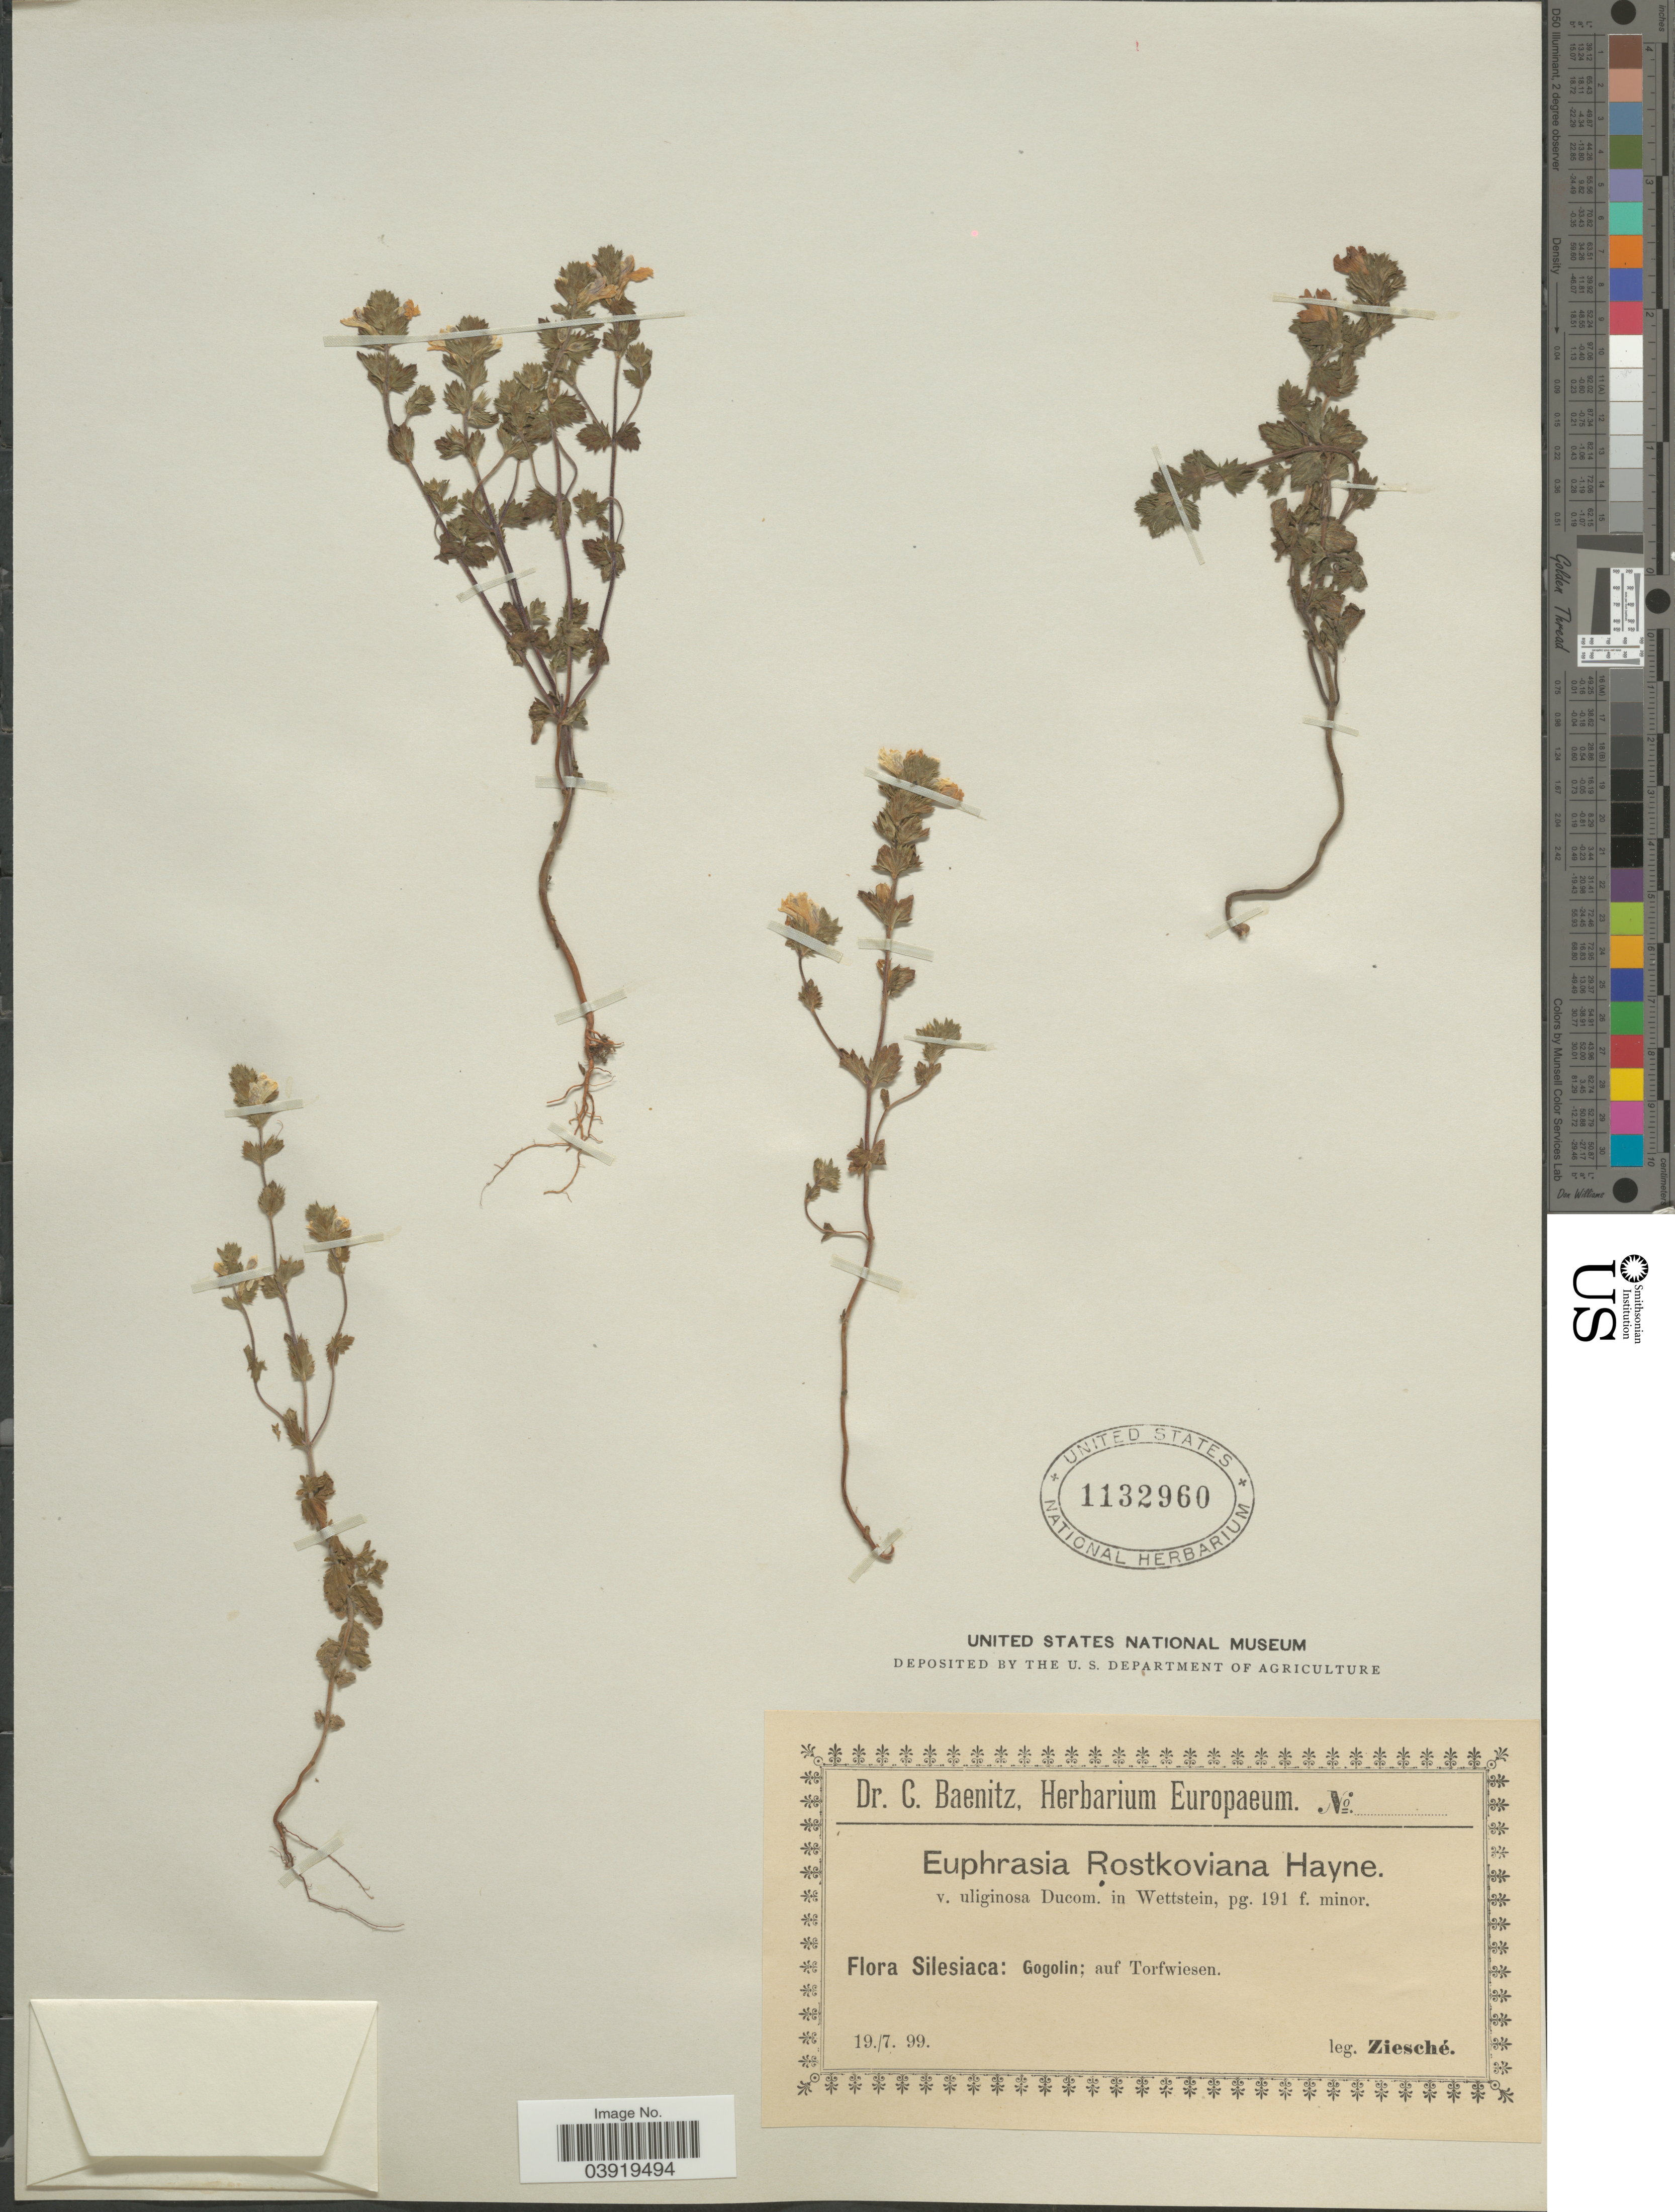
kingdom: Plantae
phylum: Tracheophyta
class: Magnoliopsida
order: Lamiales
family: Orobanchaceae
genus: Euphrasia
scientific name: Euphrasia rostkoviana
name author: Hayne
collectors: Ziesché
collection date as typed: Transcribed d/m/y: 19/7/99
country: Poland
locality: Silesiaca: Gogolin; auf Torfwiesen.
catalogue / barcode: US 1132960